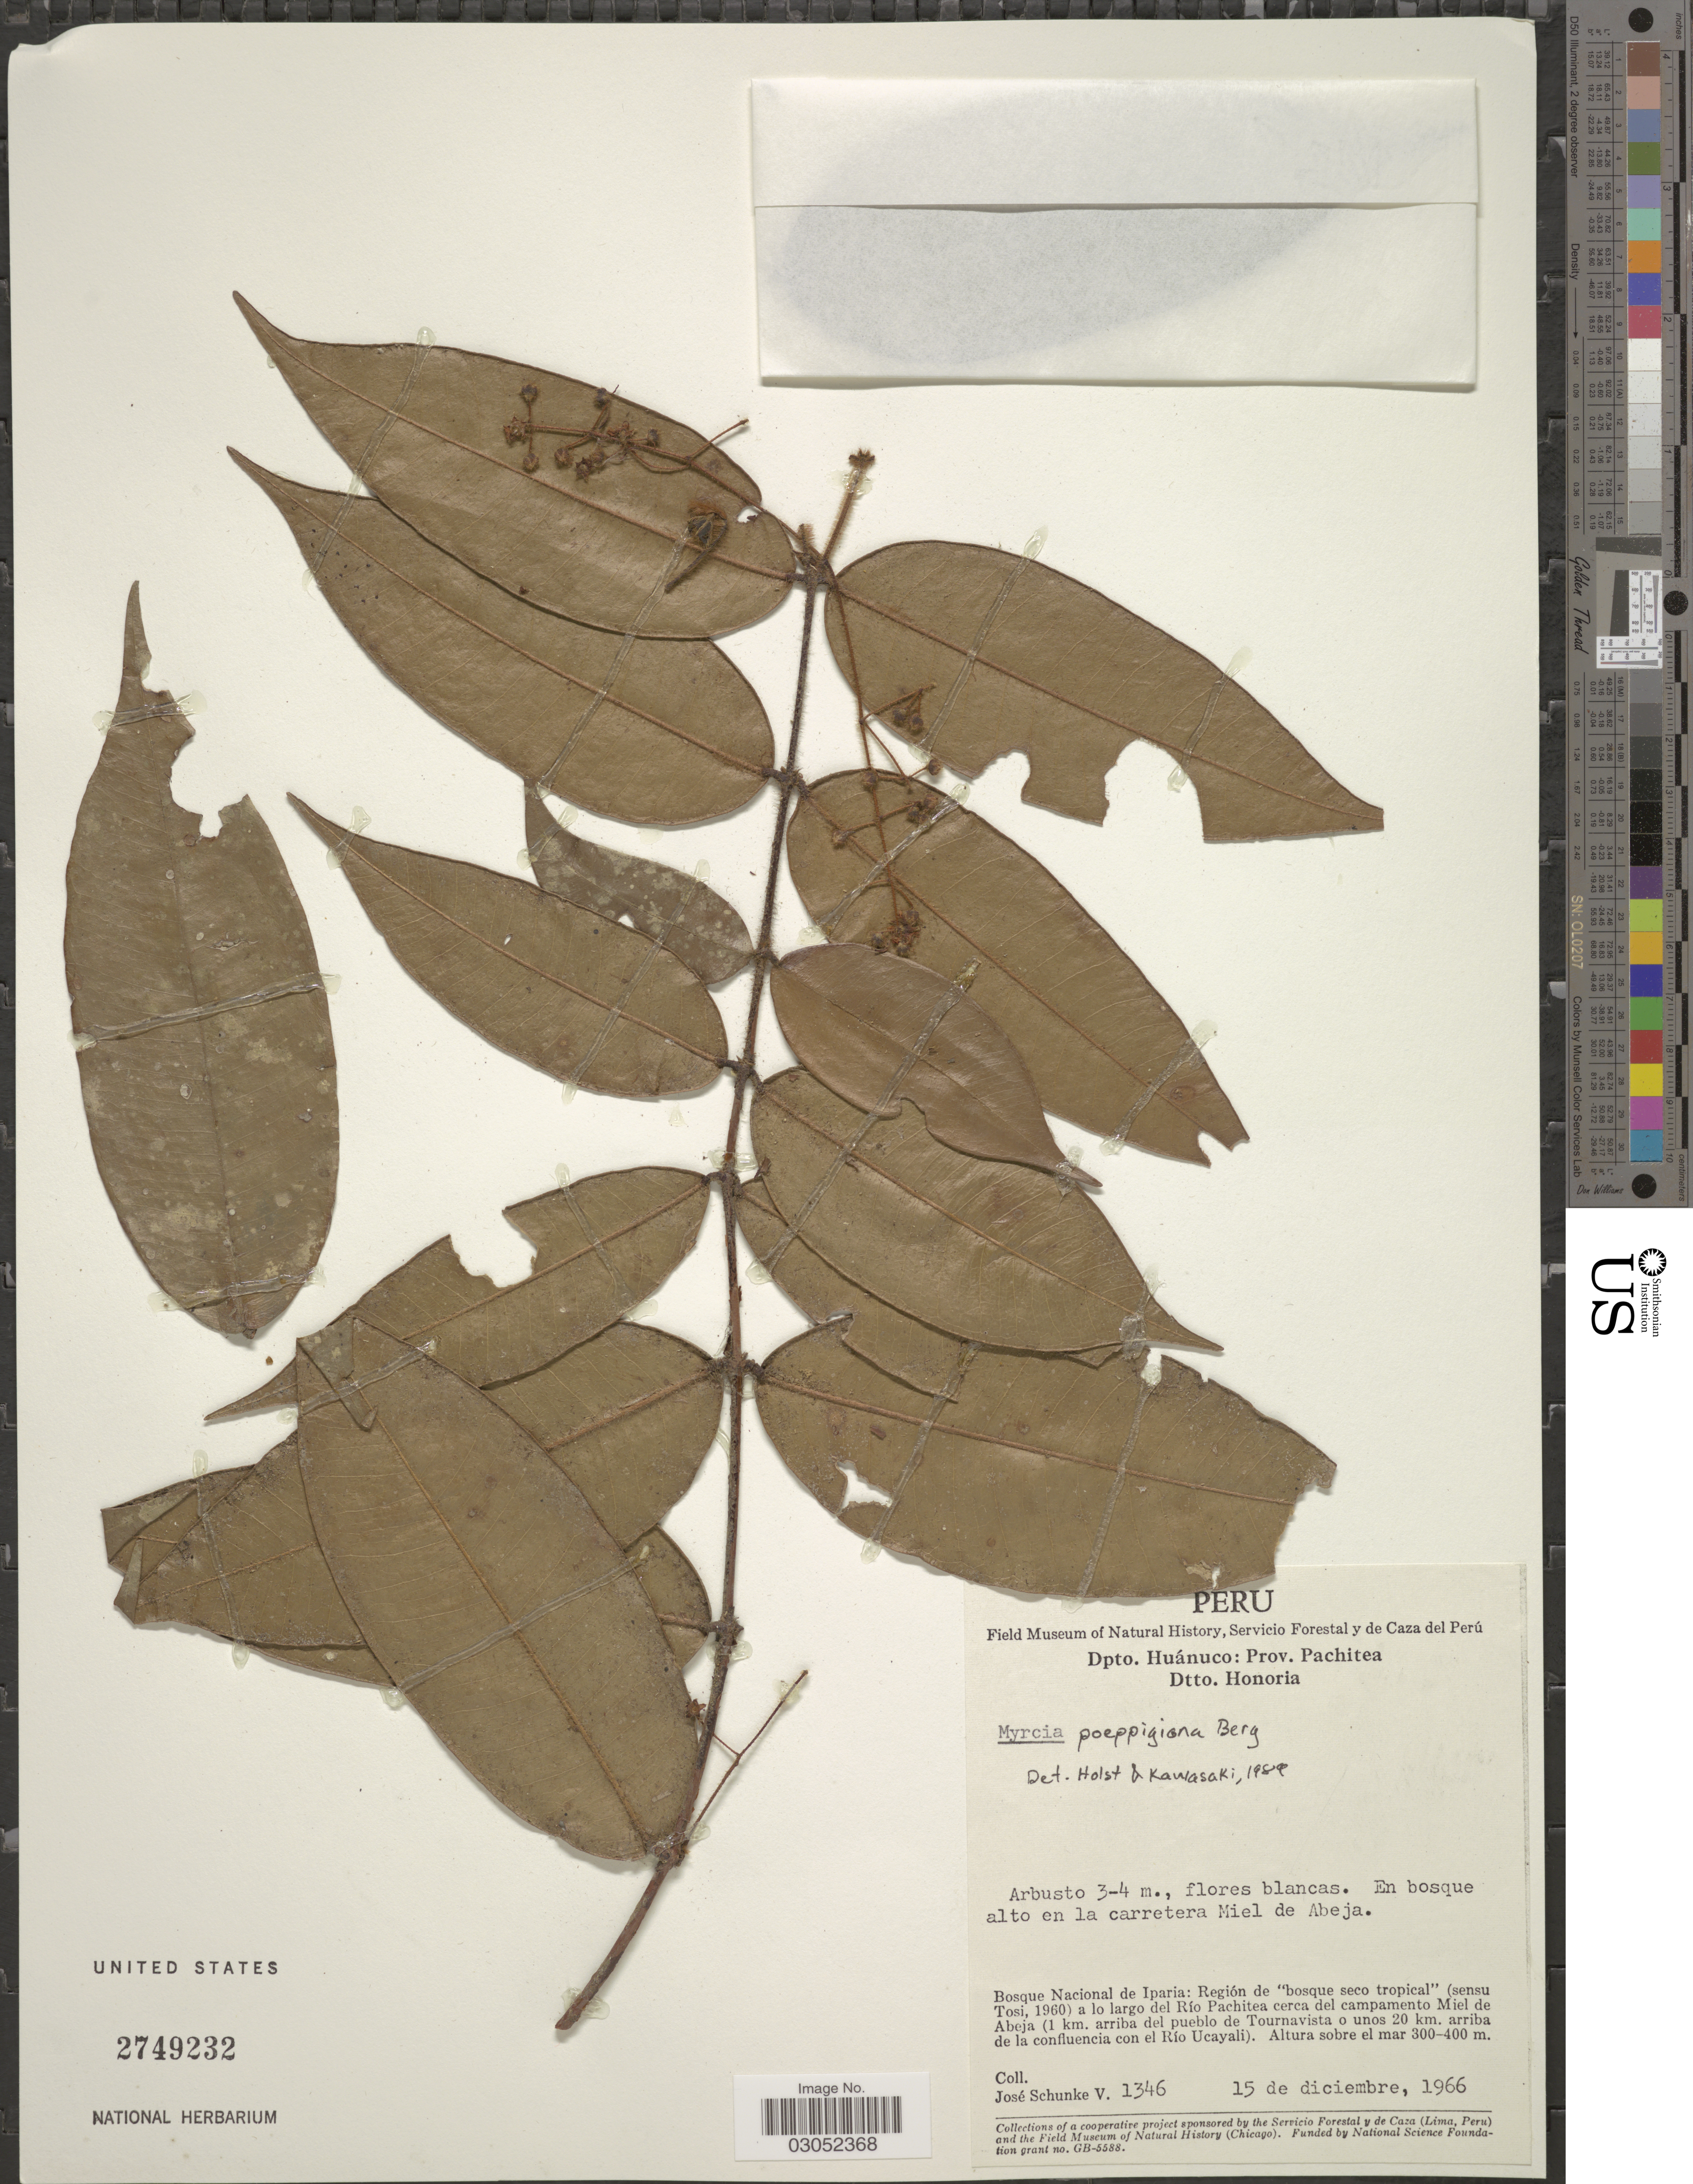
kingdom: Plantae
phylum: Tracheophyta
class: Magnoliopsida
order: Myrtales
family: Myrtaceae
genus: Myrcia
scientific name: Myrcia poeppigiana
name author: O. Berg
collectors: J. Schunke Vigo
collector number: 1346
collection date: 1966-12-15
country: Peru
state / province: Huánuco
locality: Dpto. Huánuco: Prov. Pachitea. Dtto. Honoria. En bosque alto en la carretera Miel de Abeja. Bosque Nacional de Iparia: Región de "bosque seco tropical" (sensu Tosi, 1960) a lo largo del Río Pachitea cerca del campamento Miel de Abeja (1 km. arriba del pueblo de Tournavista o unos 20 km. arriba de la confluencia con el Río Ucayali).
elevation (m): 300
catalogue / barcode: US 2749232